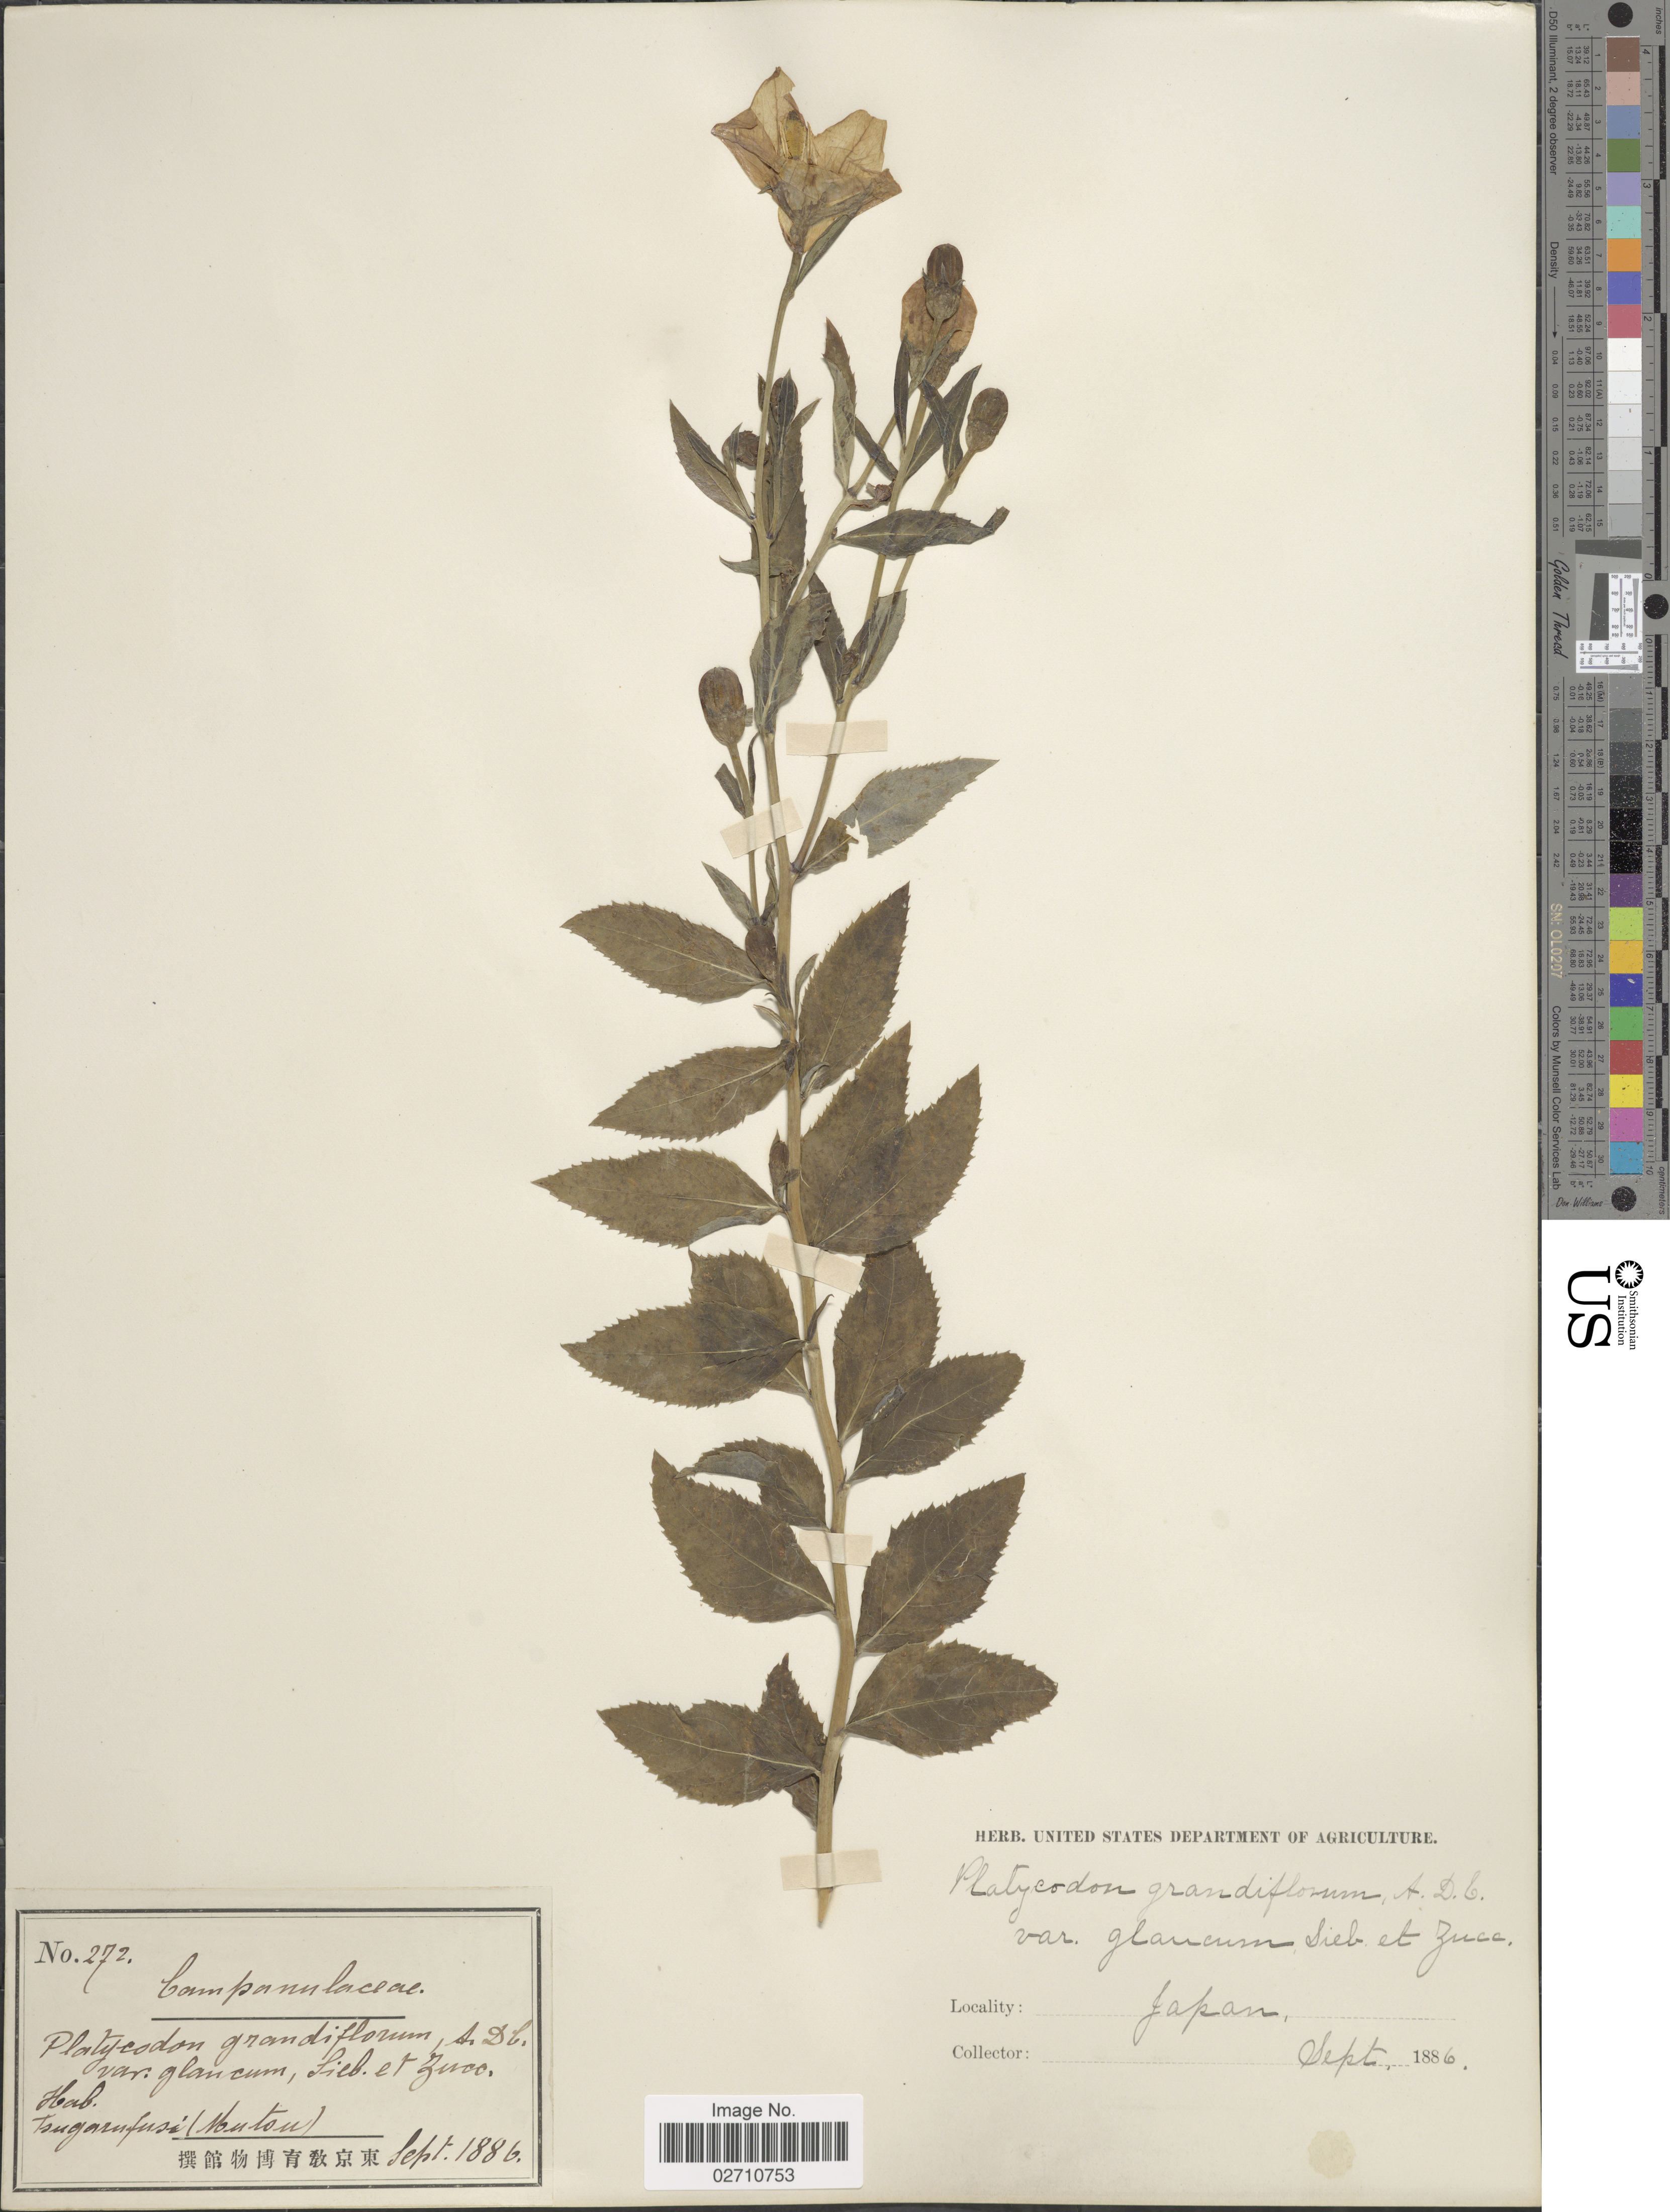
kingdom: Plantae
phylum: Tracheophyta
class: Magnoliopsida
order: Asterales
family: Campanulaceae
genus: Platycodon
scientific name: Platycodon grandiflorus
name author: (Jacq.) A. DC.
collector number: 272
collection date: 1886-09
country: Japan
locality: Tsugarufusi (Mutsu).